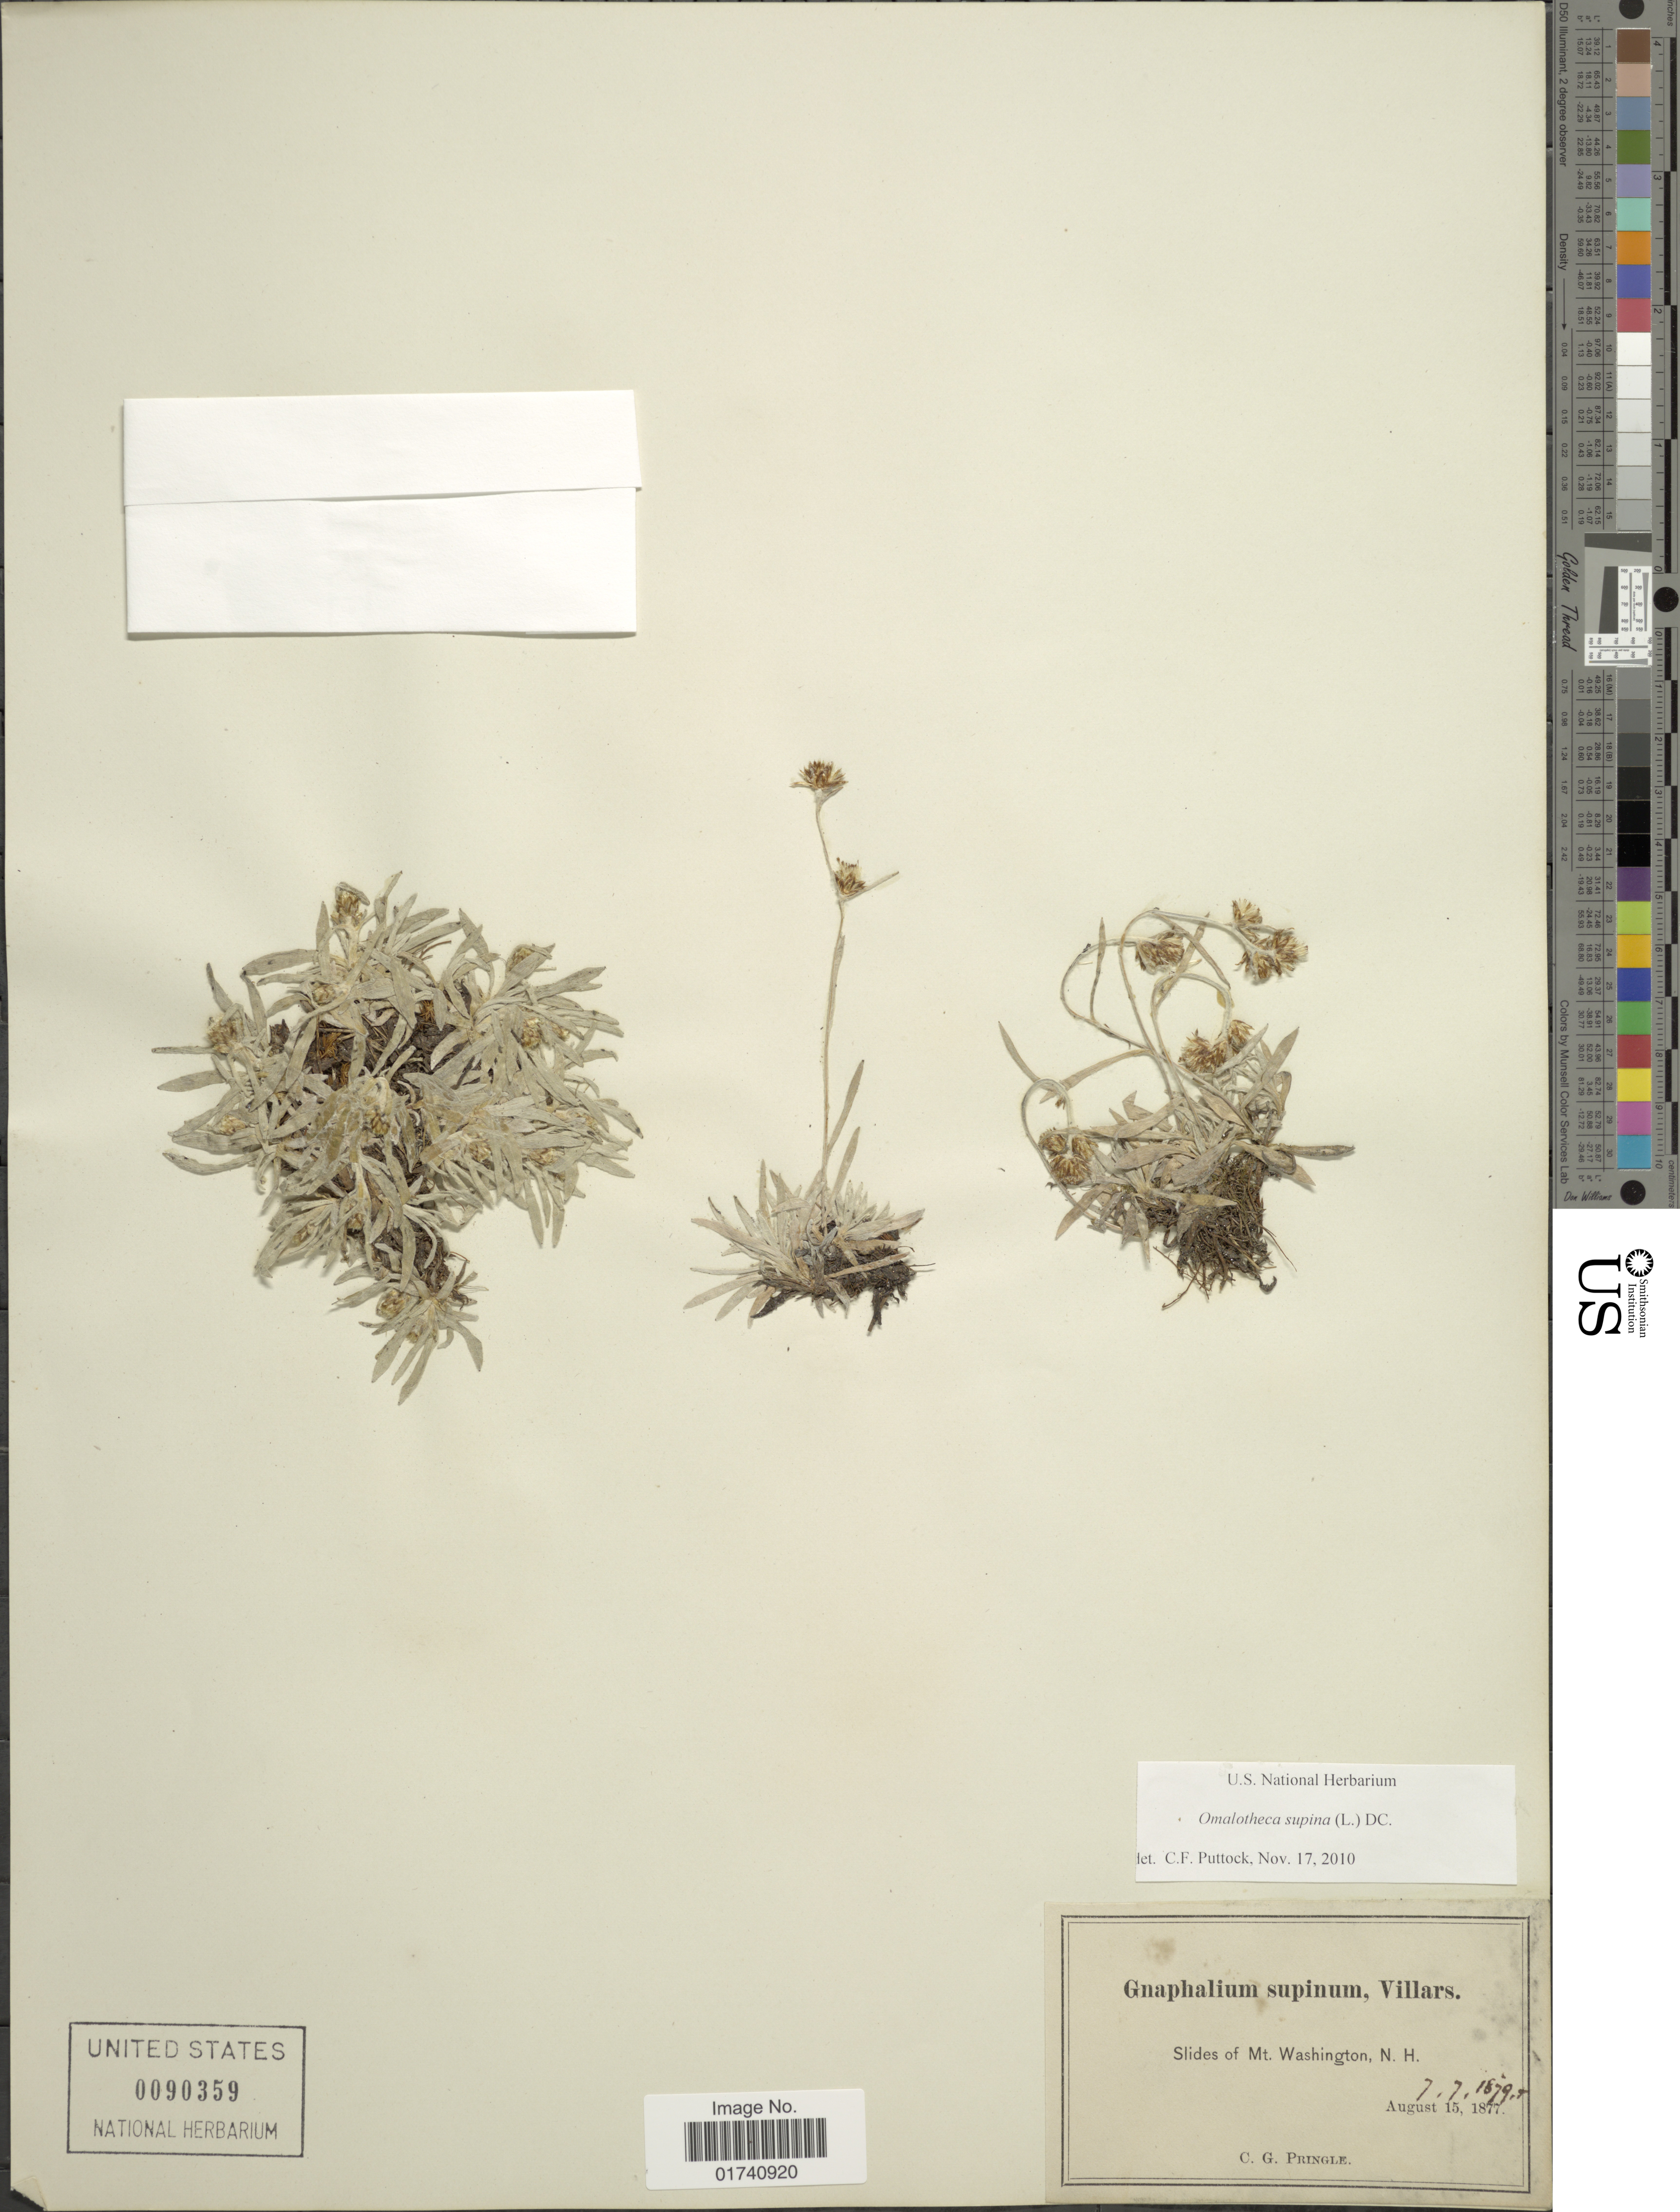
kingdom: Plantae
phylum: Tracheophyta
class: Magnoliopsida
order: Asterales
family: Asteraceae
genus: Omalotheca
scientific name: Omalotheca supina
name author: (L.) DC.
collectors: C. G. Pringle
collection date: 1879-07-07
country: United States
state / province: New Hampshire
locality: Slides of Mt. Washington, N. H.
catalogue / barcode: US 90359